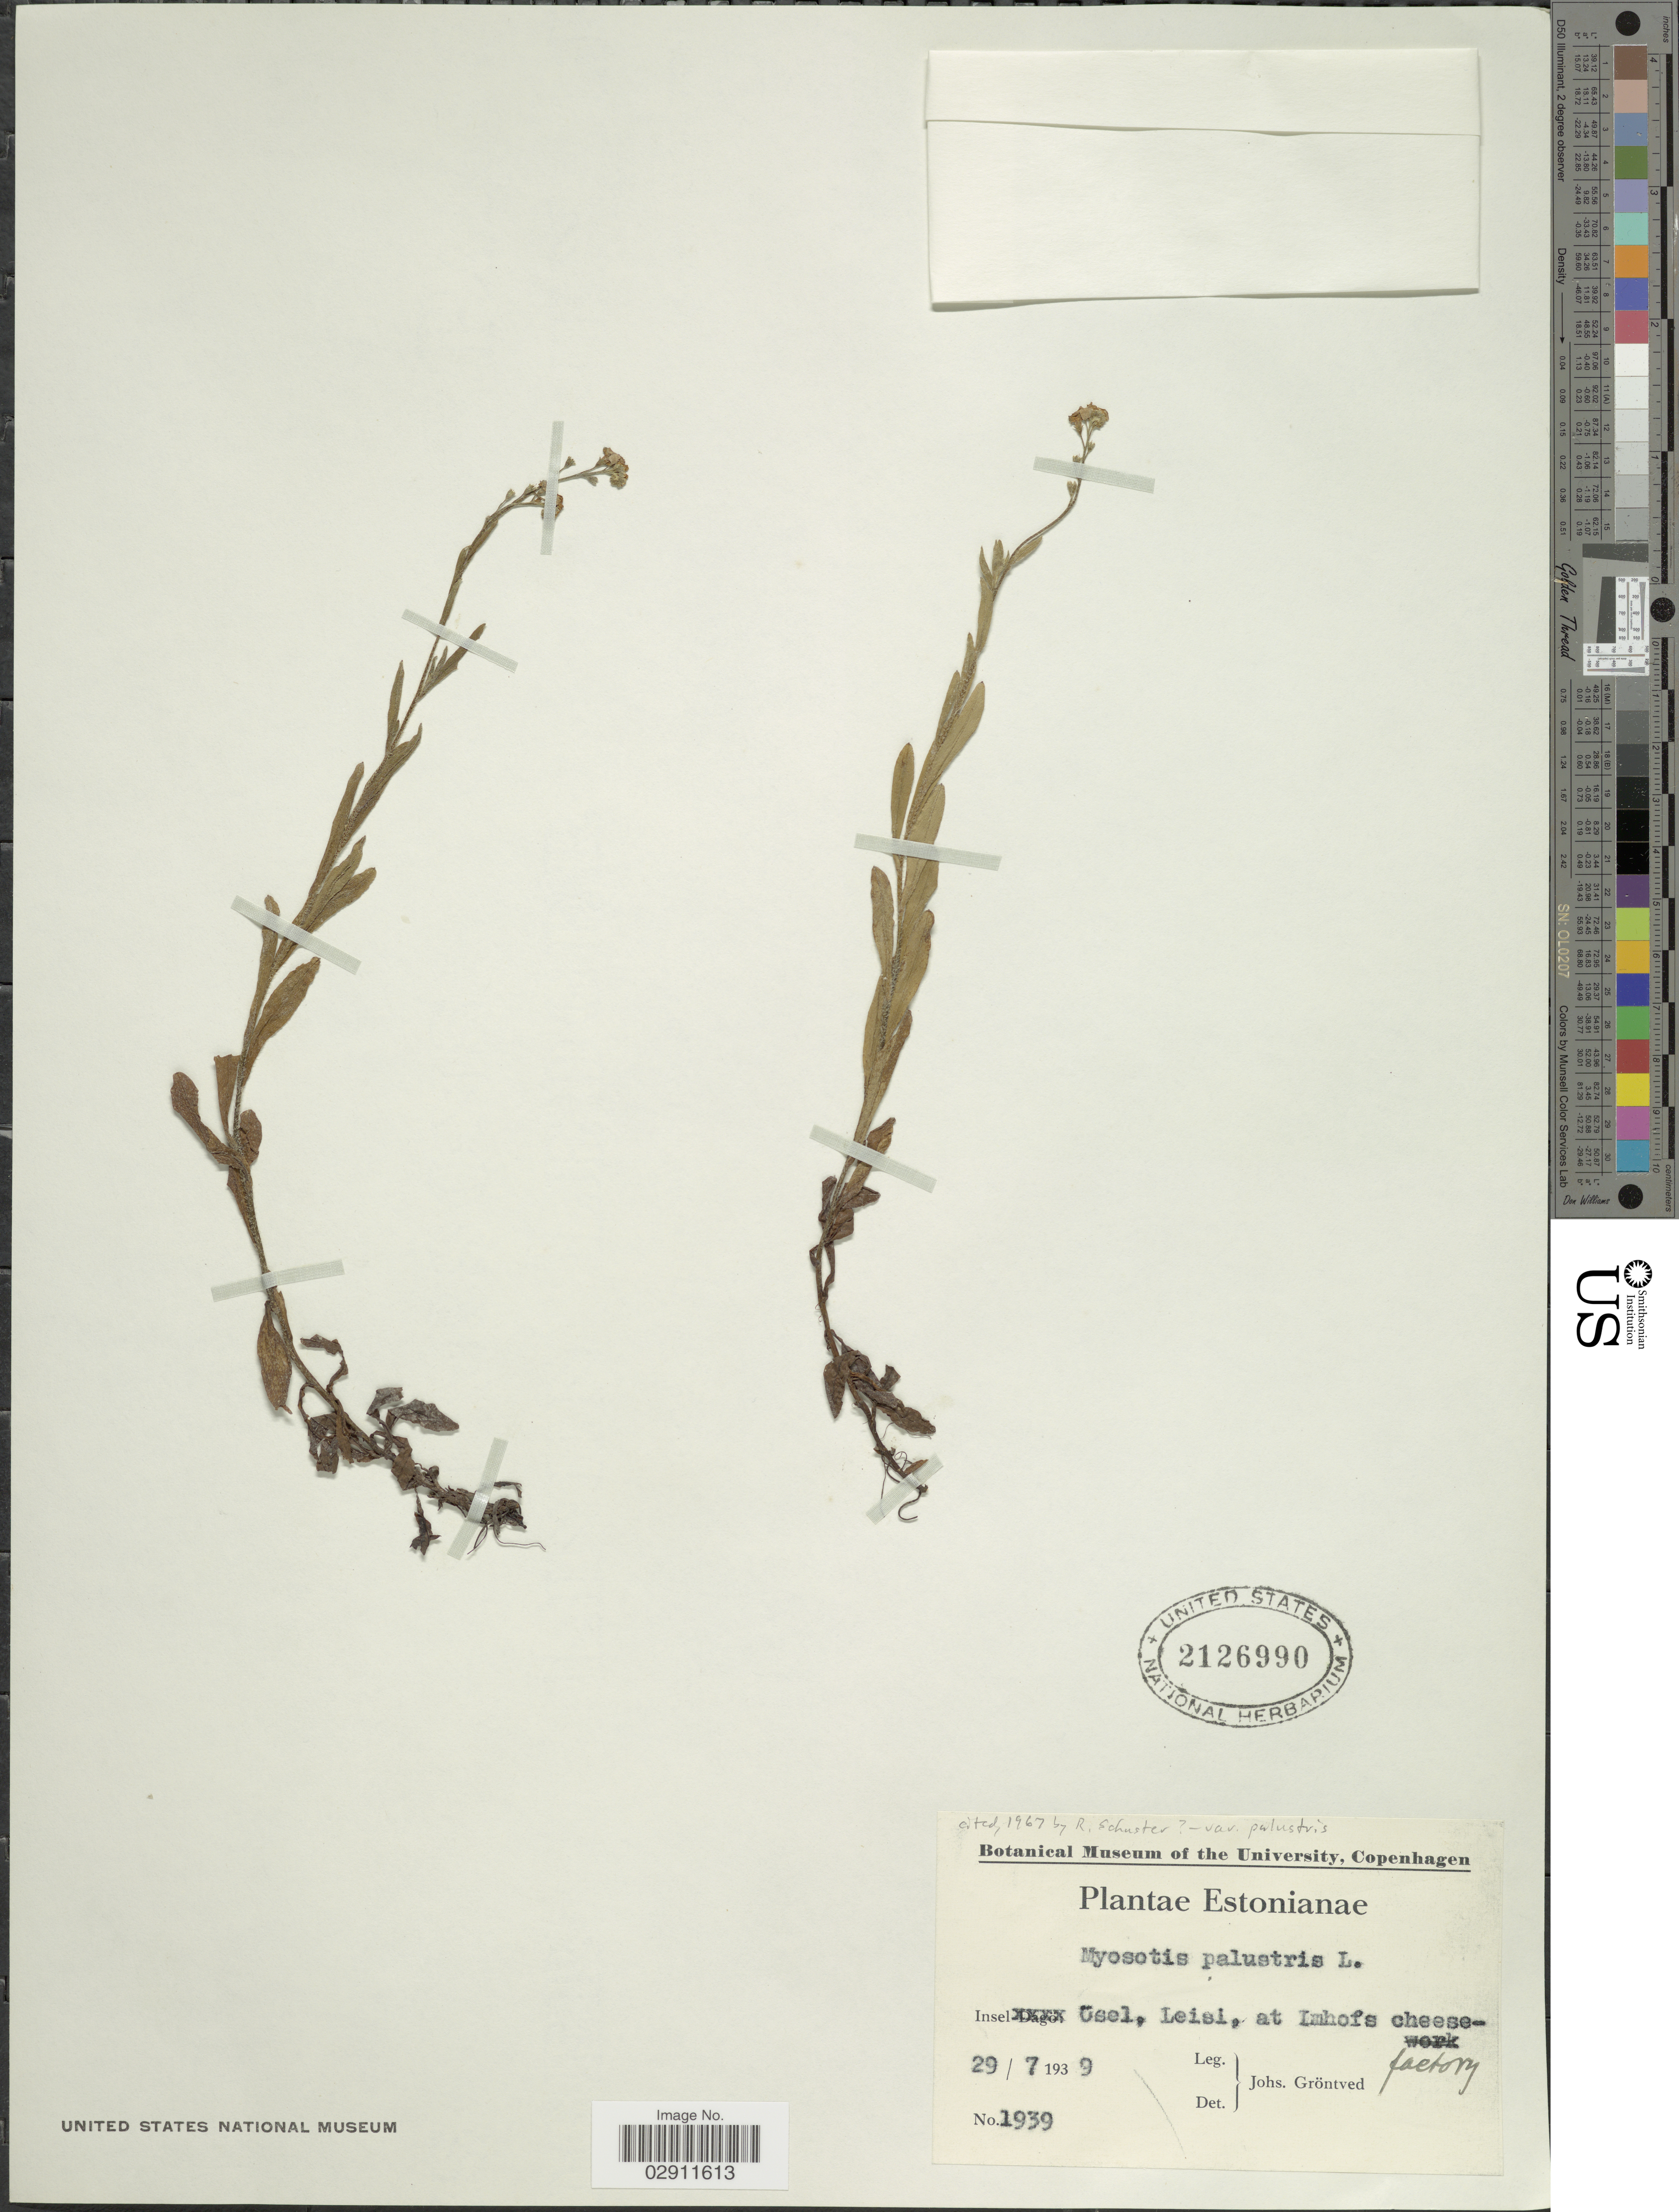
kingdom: Plantae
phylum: Tracheophyta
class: Magnoliopsida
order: Boraginales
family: Boraginaceae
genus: Myosotis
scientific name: Myosotis palustris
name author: L.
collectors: J. Gröntved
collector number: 1939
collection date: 1939-07-29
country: Estonia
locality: Ösel, Leisi, at Imhofs cheese factory.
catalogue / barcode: US 2126990